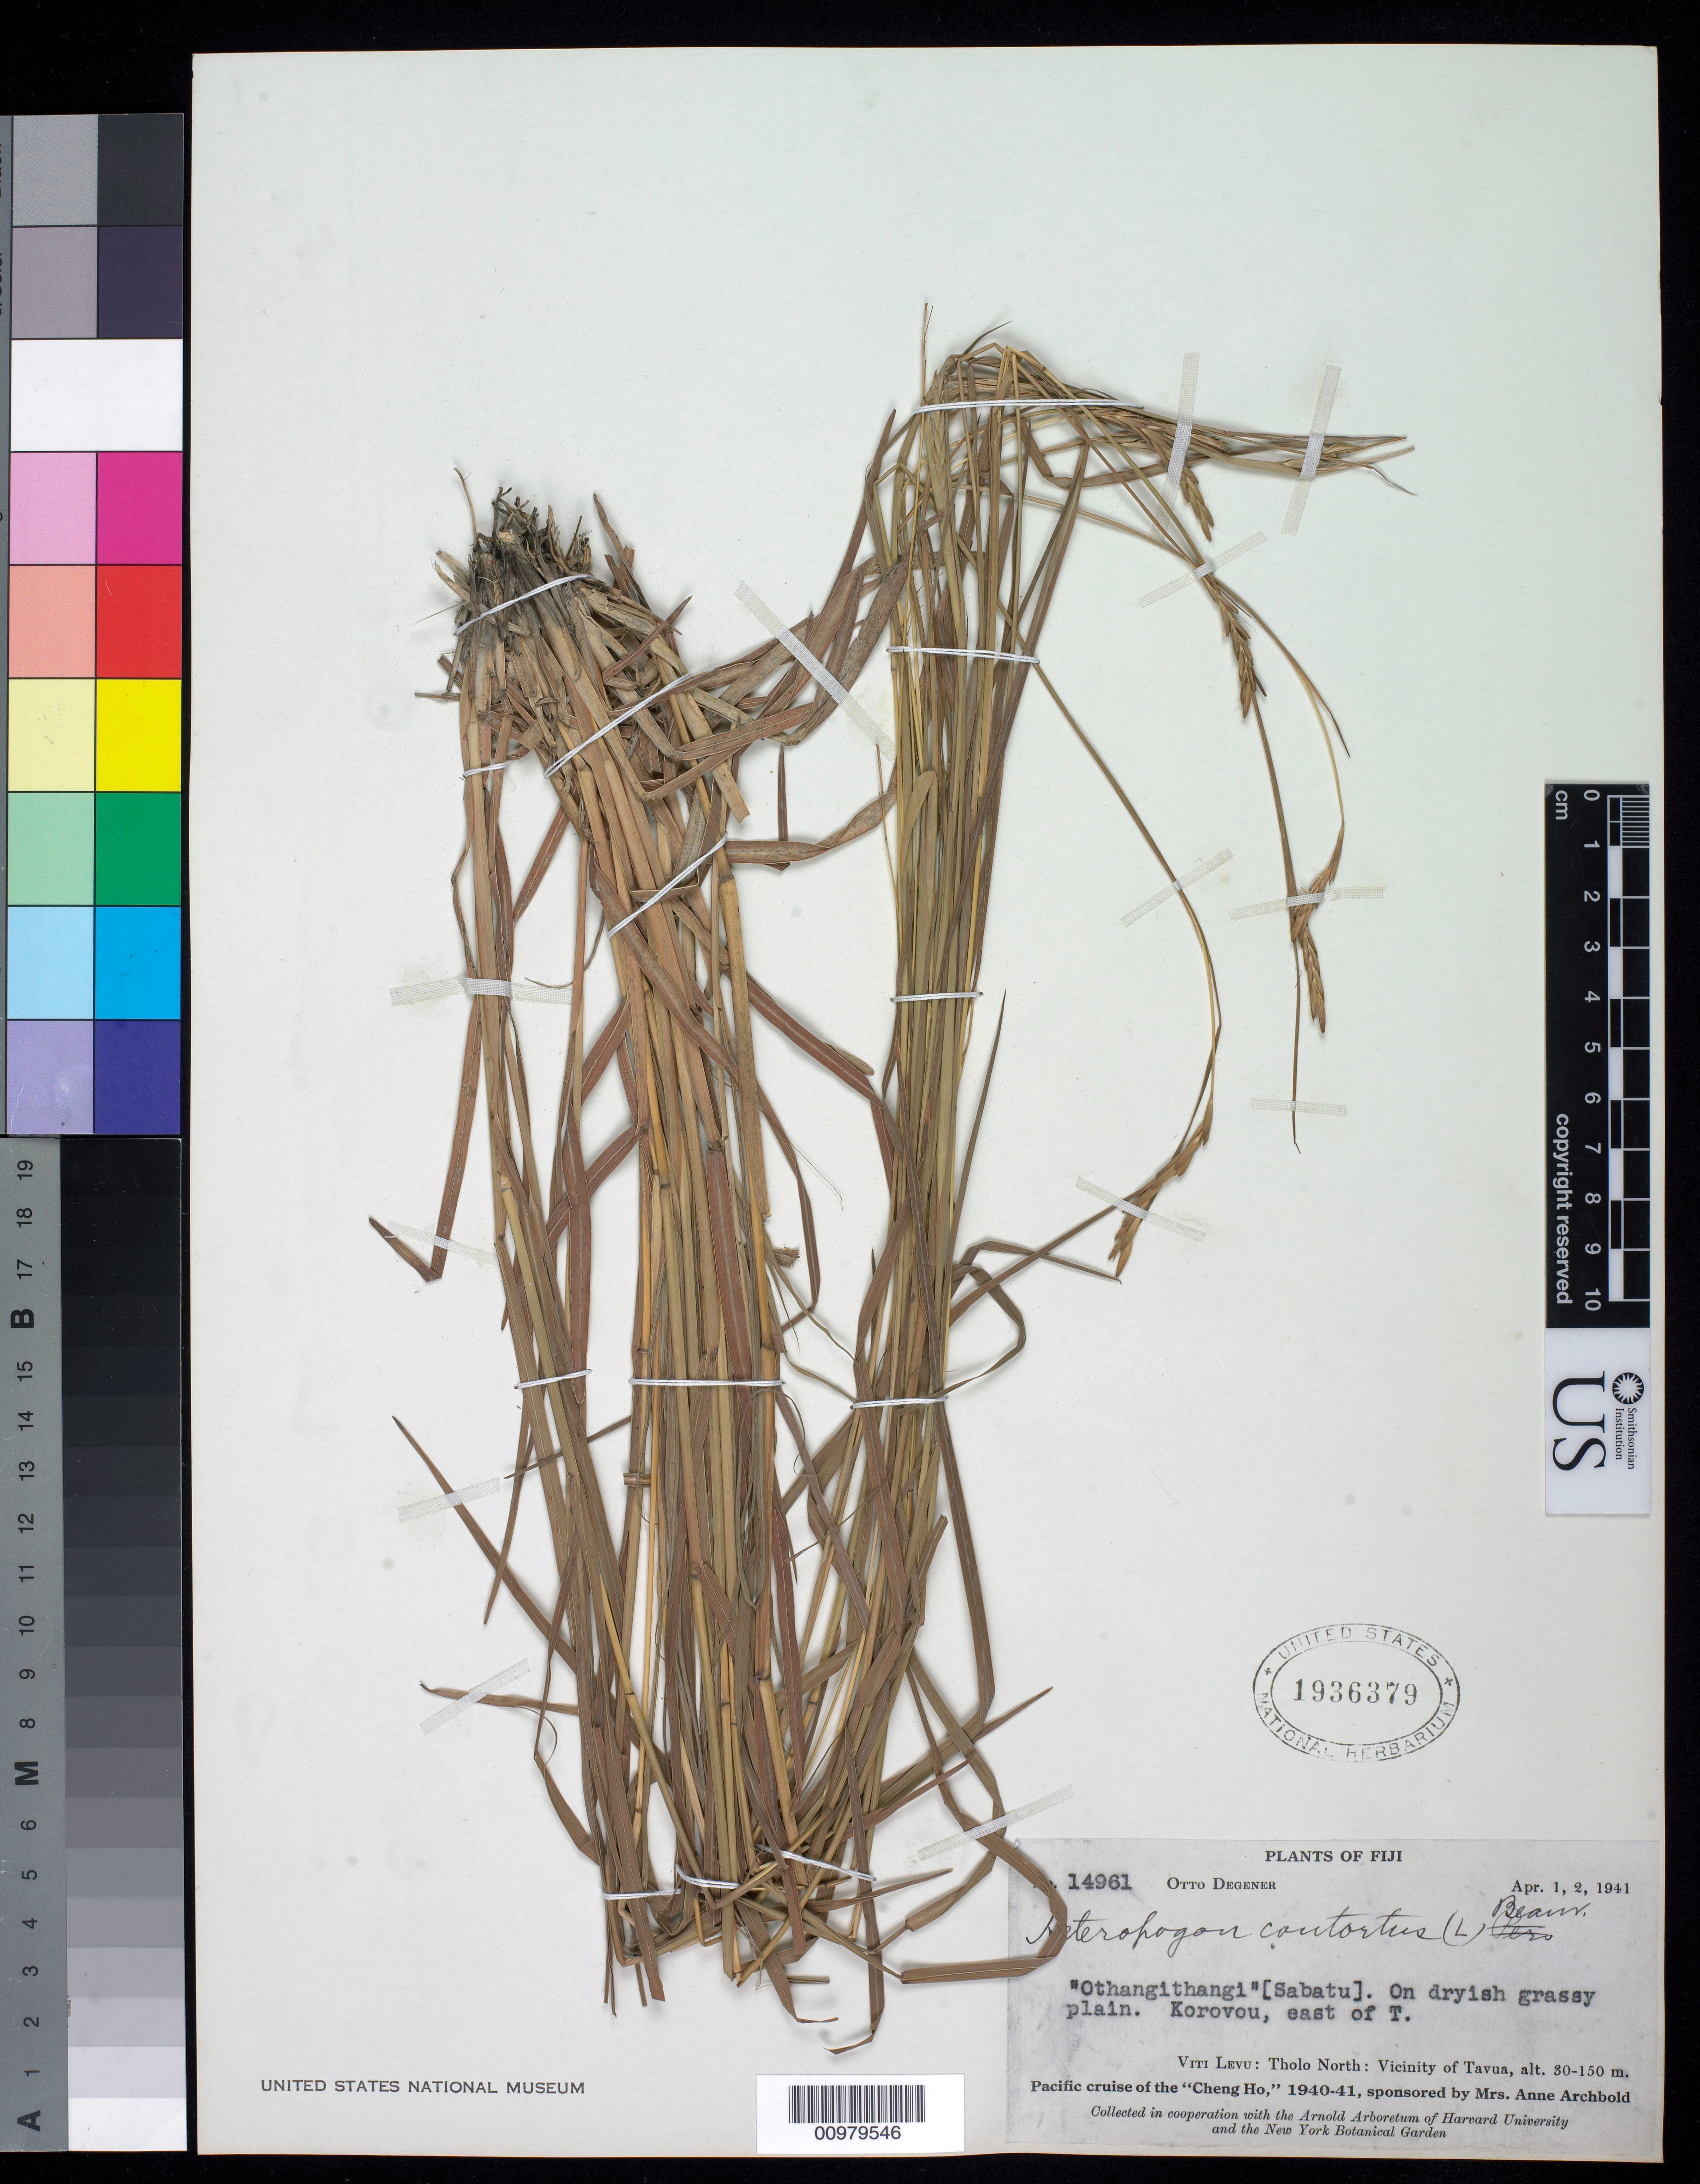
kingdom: Plantae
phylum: Tracheophyta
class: Liliopsida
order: Poales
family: Poaceae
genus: Heteropogon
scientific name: Heteropogon contortus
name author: (L.) P. Beauv. ex Roem. & Schult.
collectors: O. Degener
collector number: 14961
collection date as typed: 01 Apr 1941 and 02 Apr 1941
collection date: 1941-04-01,1941-04-02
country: Fiji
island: Viti Levu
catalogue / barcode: US 1936379